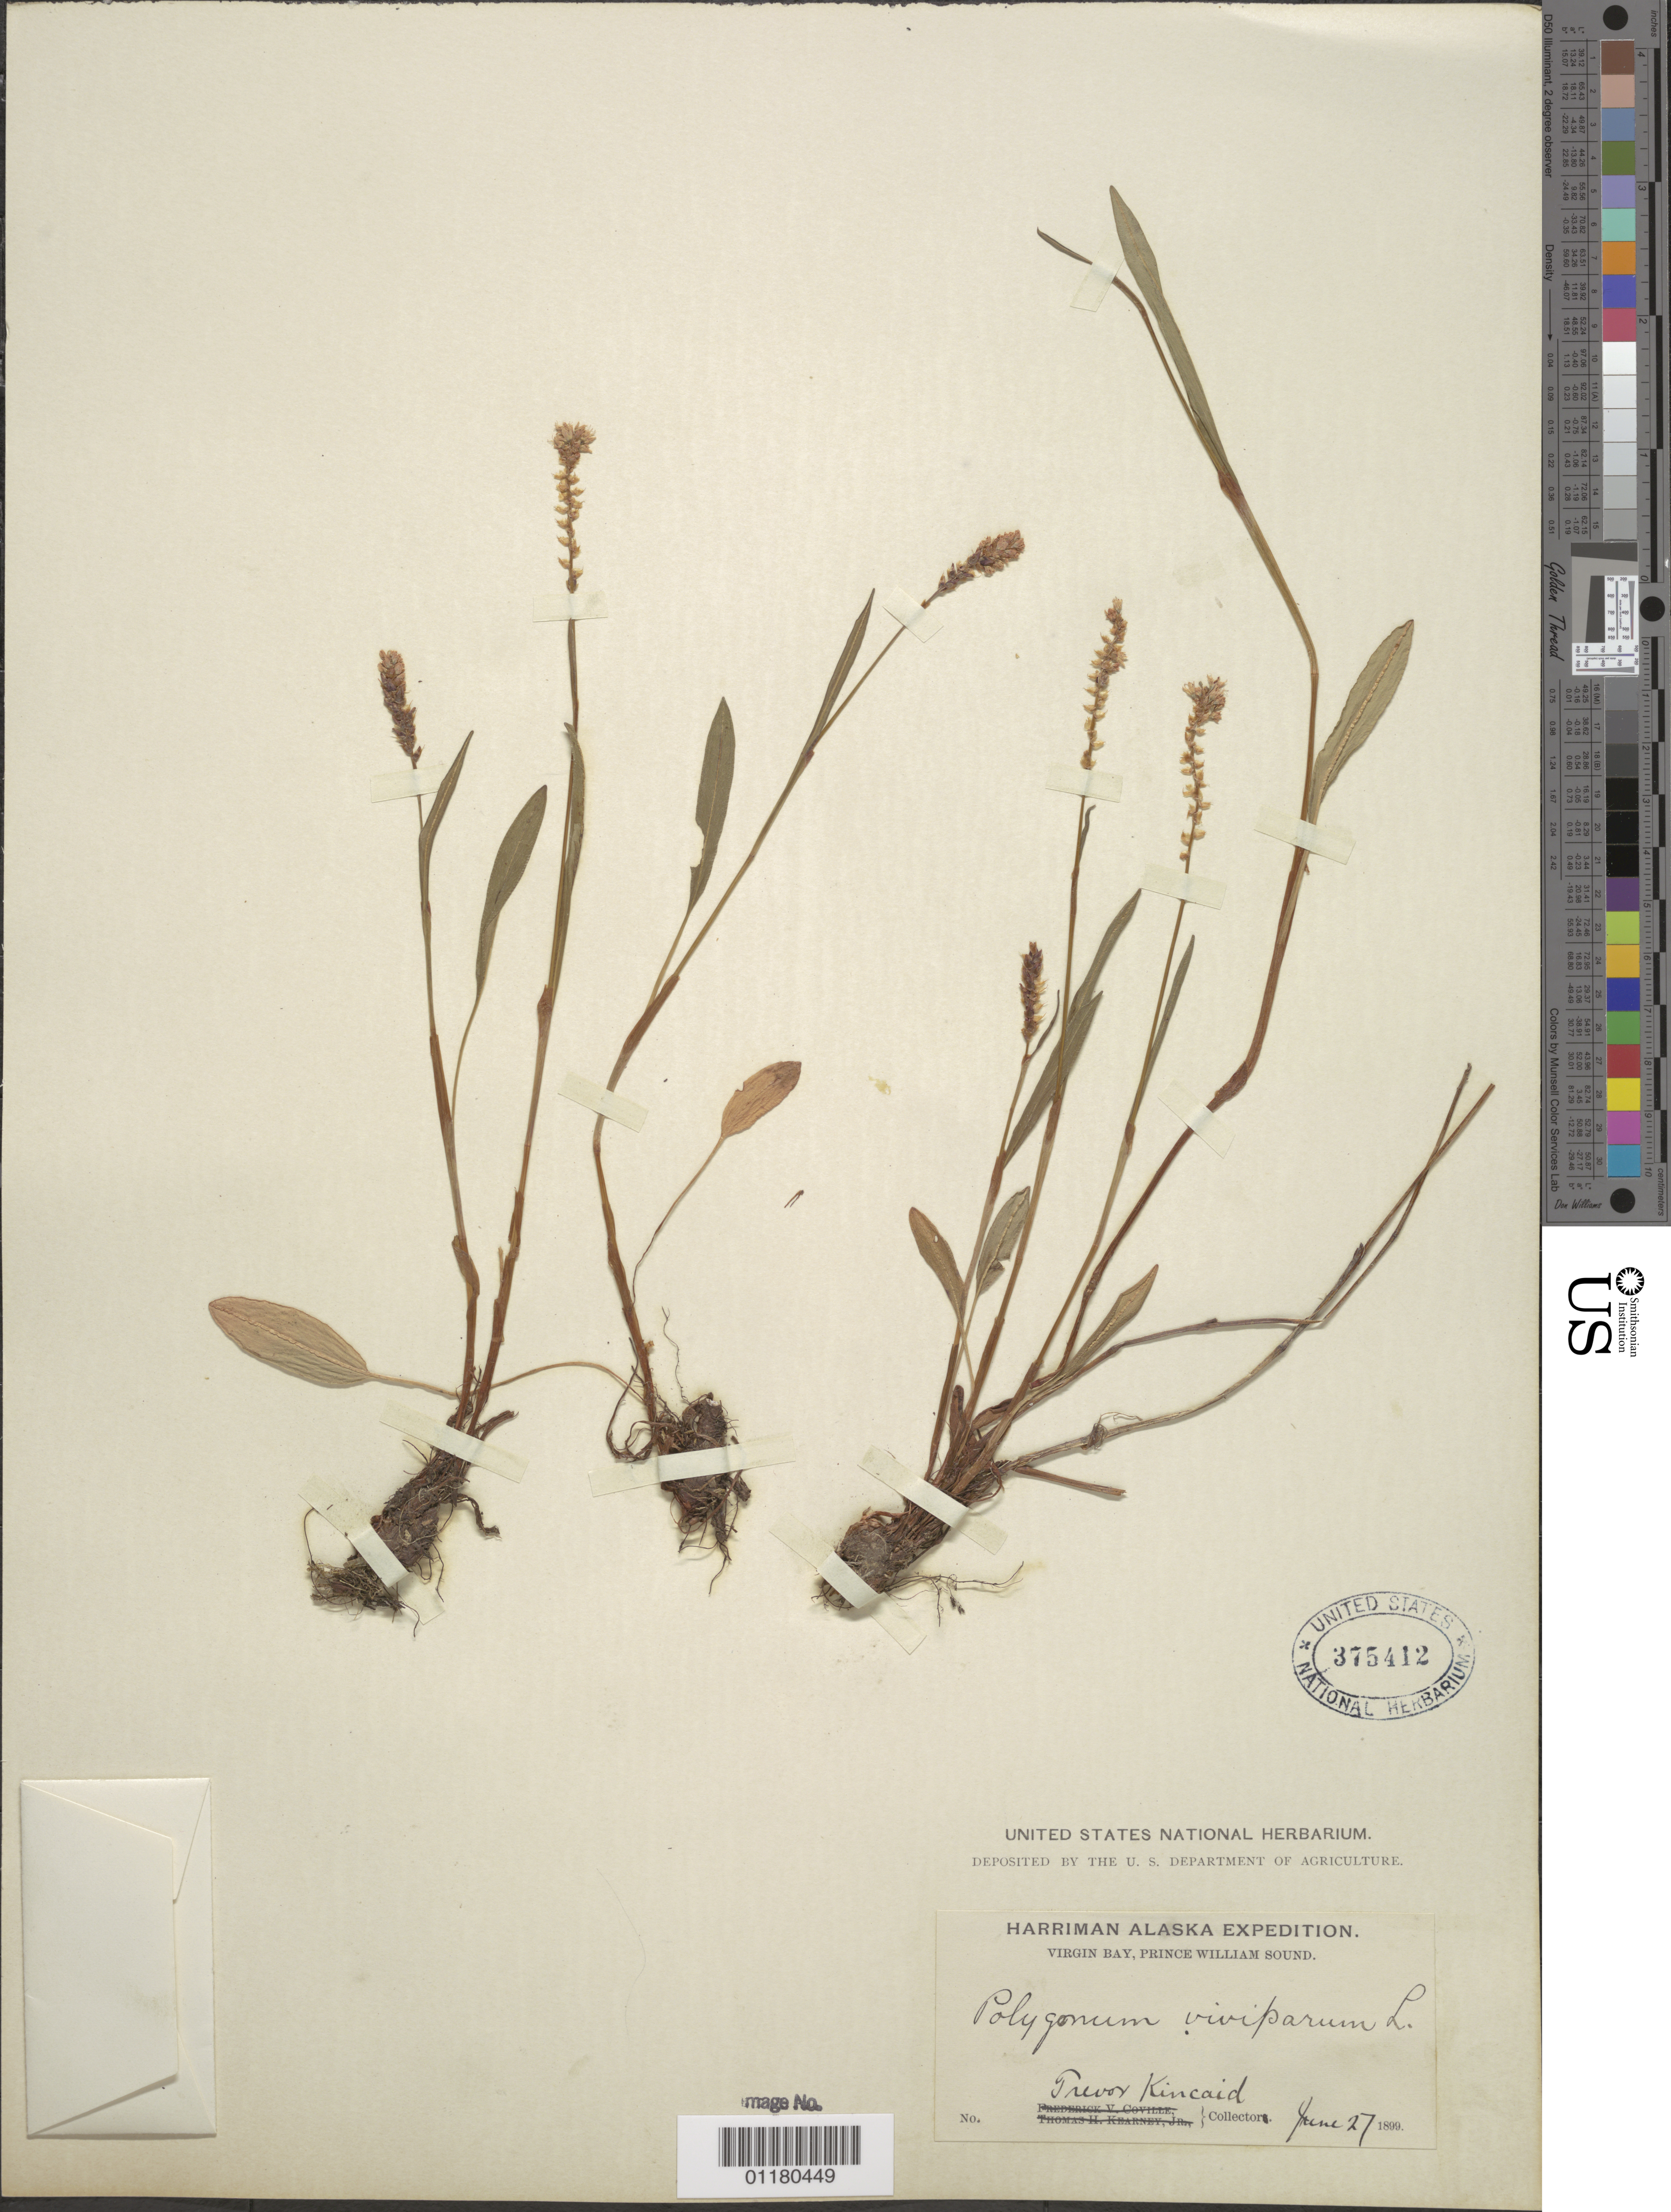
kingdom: Plantae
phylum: Tracheophyta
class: Magnoliopsida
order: Caryophyllales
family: Polygonaceae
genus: Bistorta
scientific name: Bistorta vivipara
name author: (L.) Delarbre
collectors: T. C. Kincaid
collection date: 1899-06-27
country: United States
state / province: Alaska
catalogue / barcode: US 375412